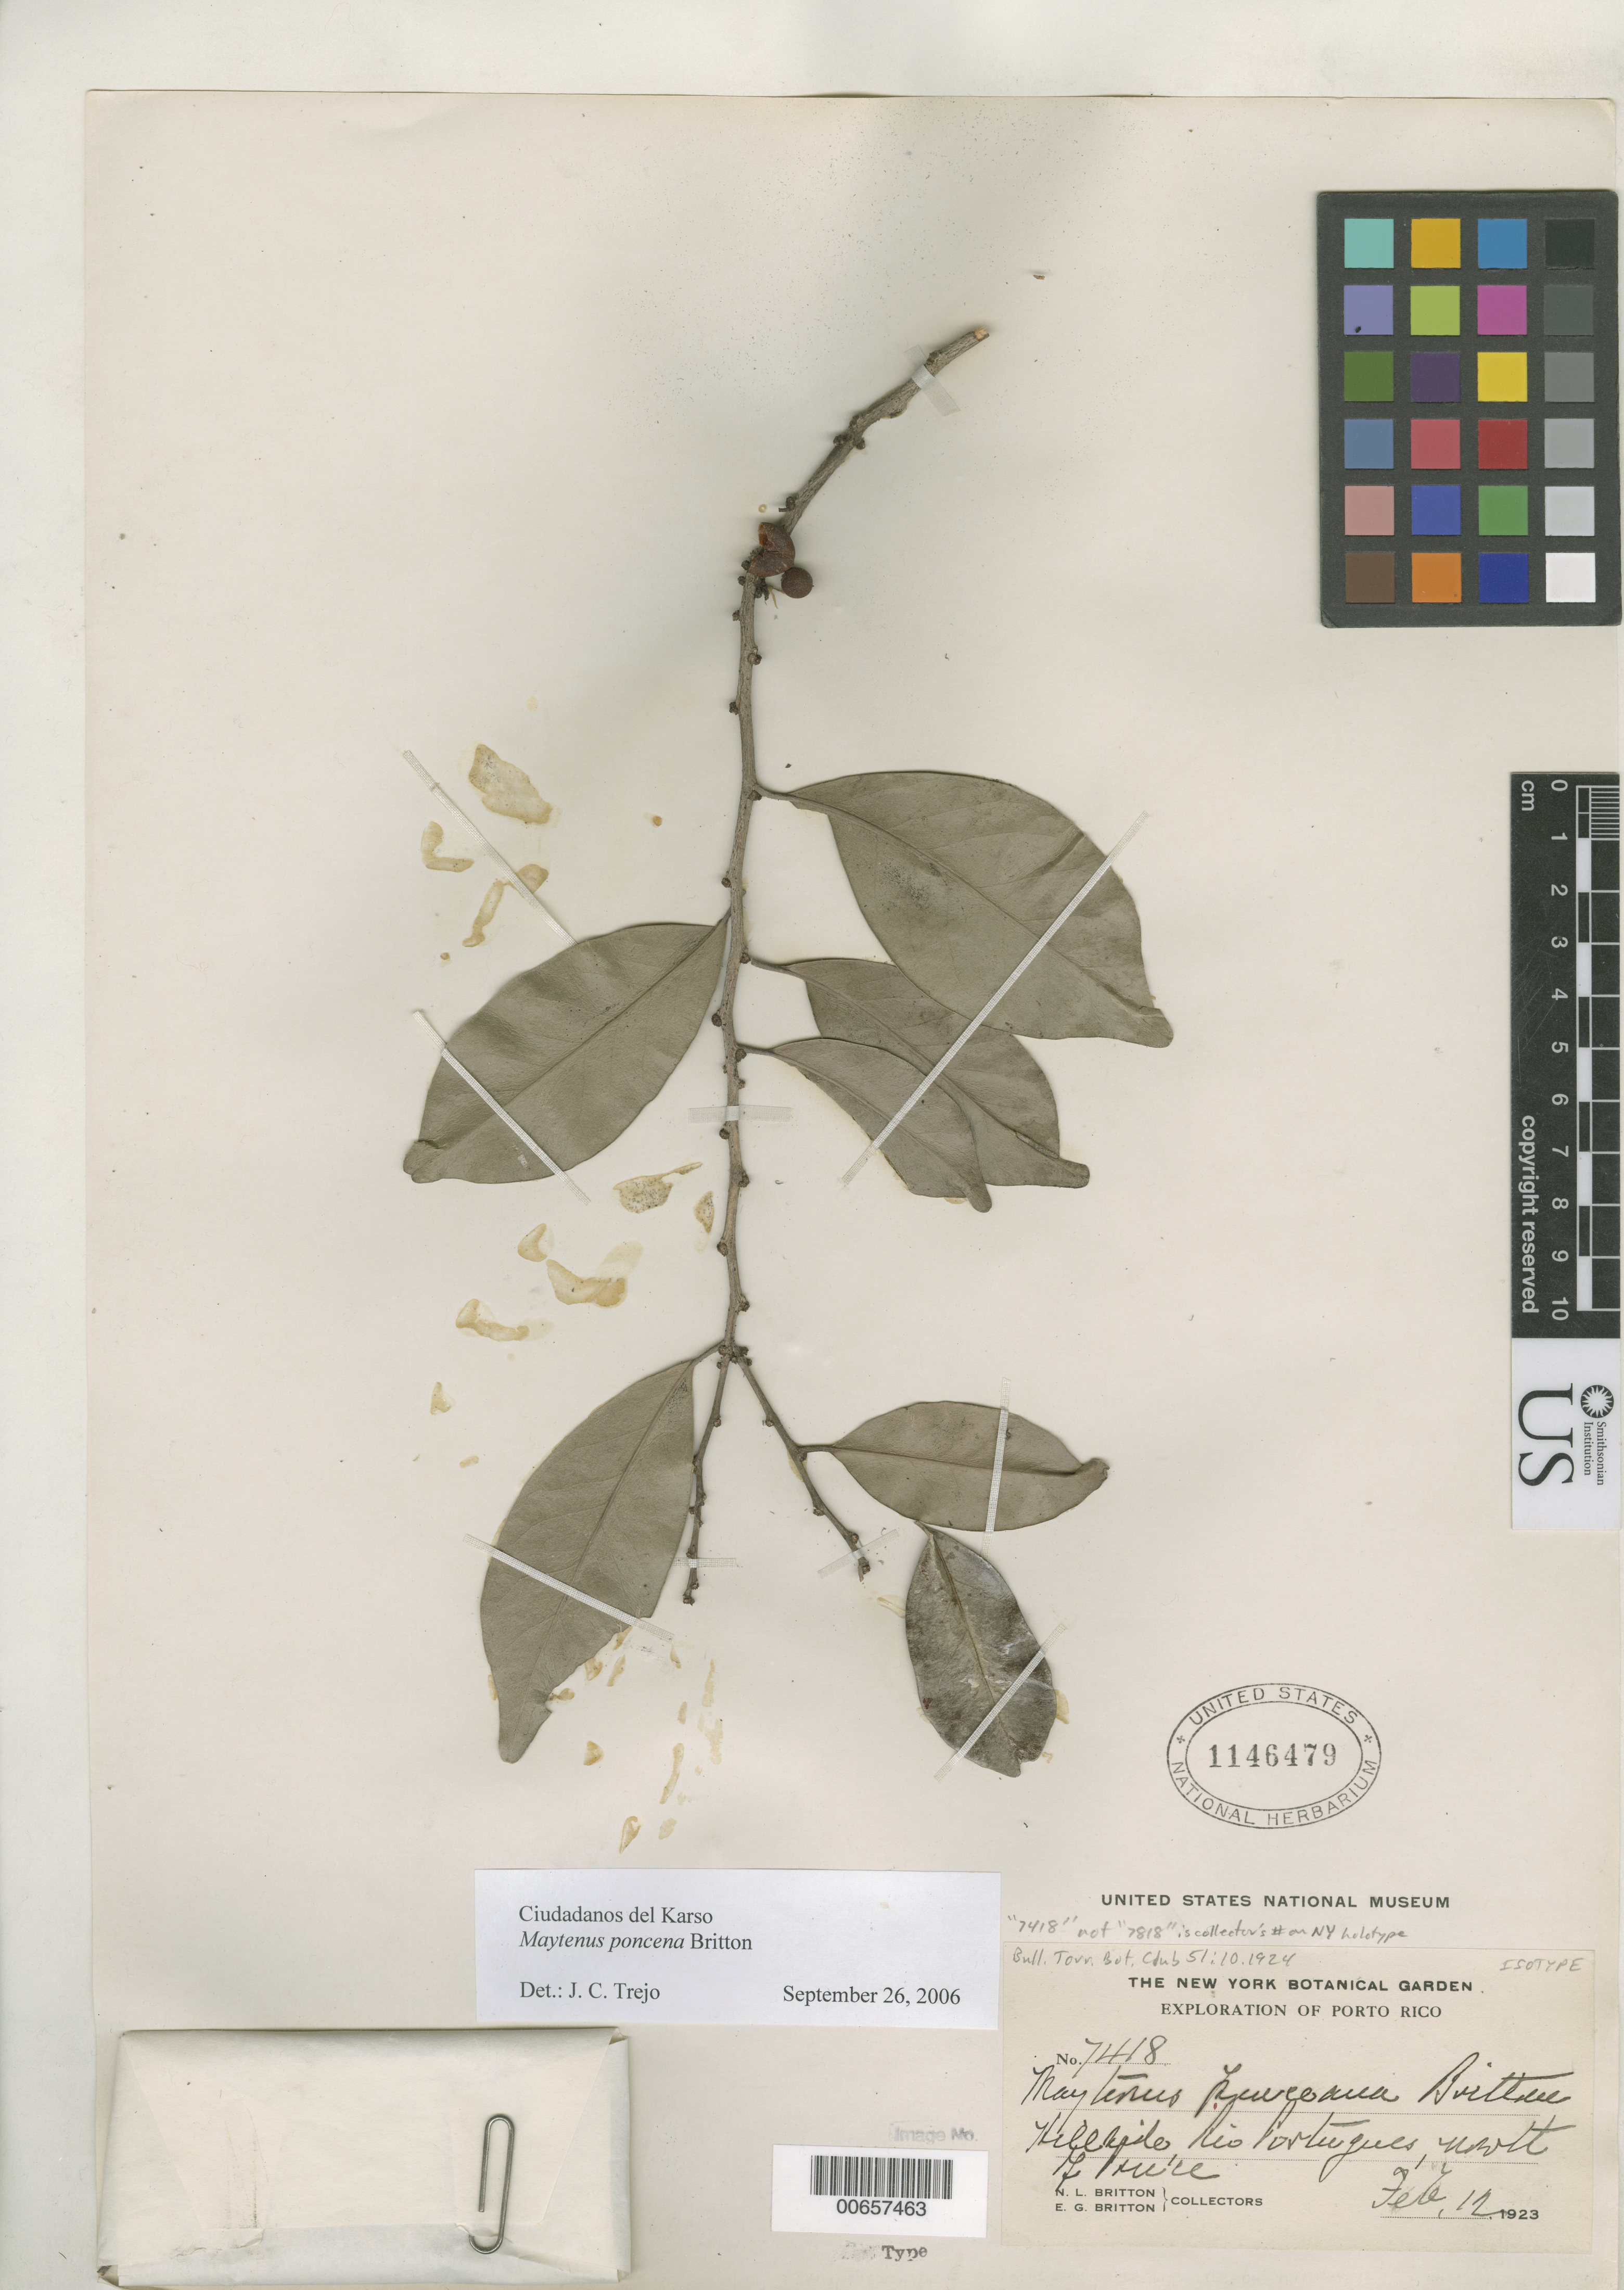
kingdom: Plantae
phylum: Tracheophyta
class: Magnoliopsida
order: Celastrales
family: Celastraceae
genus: Maytenus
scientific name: Maytenus ponceana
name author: Britton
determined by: Trejo-Torres, J. C.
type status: Isotype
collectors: N. Britton & E. G. Britton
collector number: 7418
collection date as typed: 12 Feb 1923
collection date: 1923-02-12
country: Puerto Rico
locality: Hillside, Rio Portugues, north of Ponce.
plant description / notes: Collection number mis-cited as "7818" in protologue (number on holotype at NY is 7418).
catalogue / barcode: US 1146479